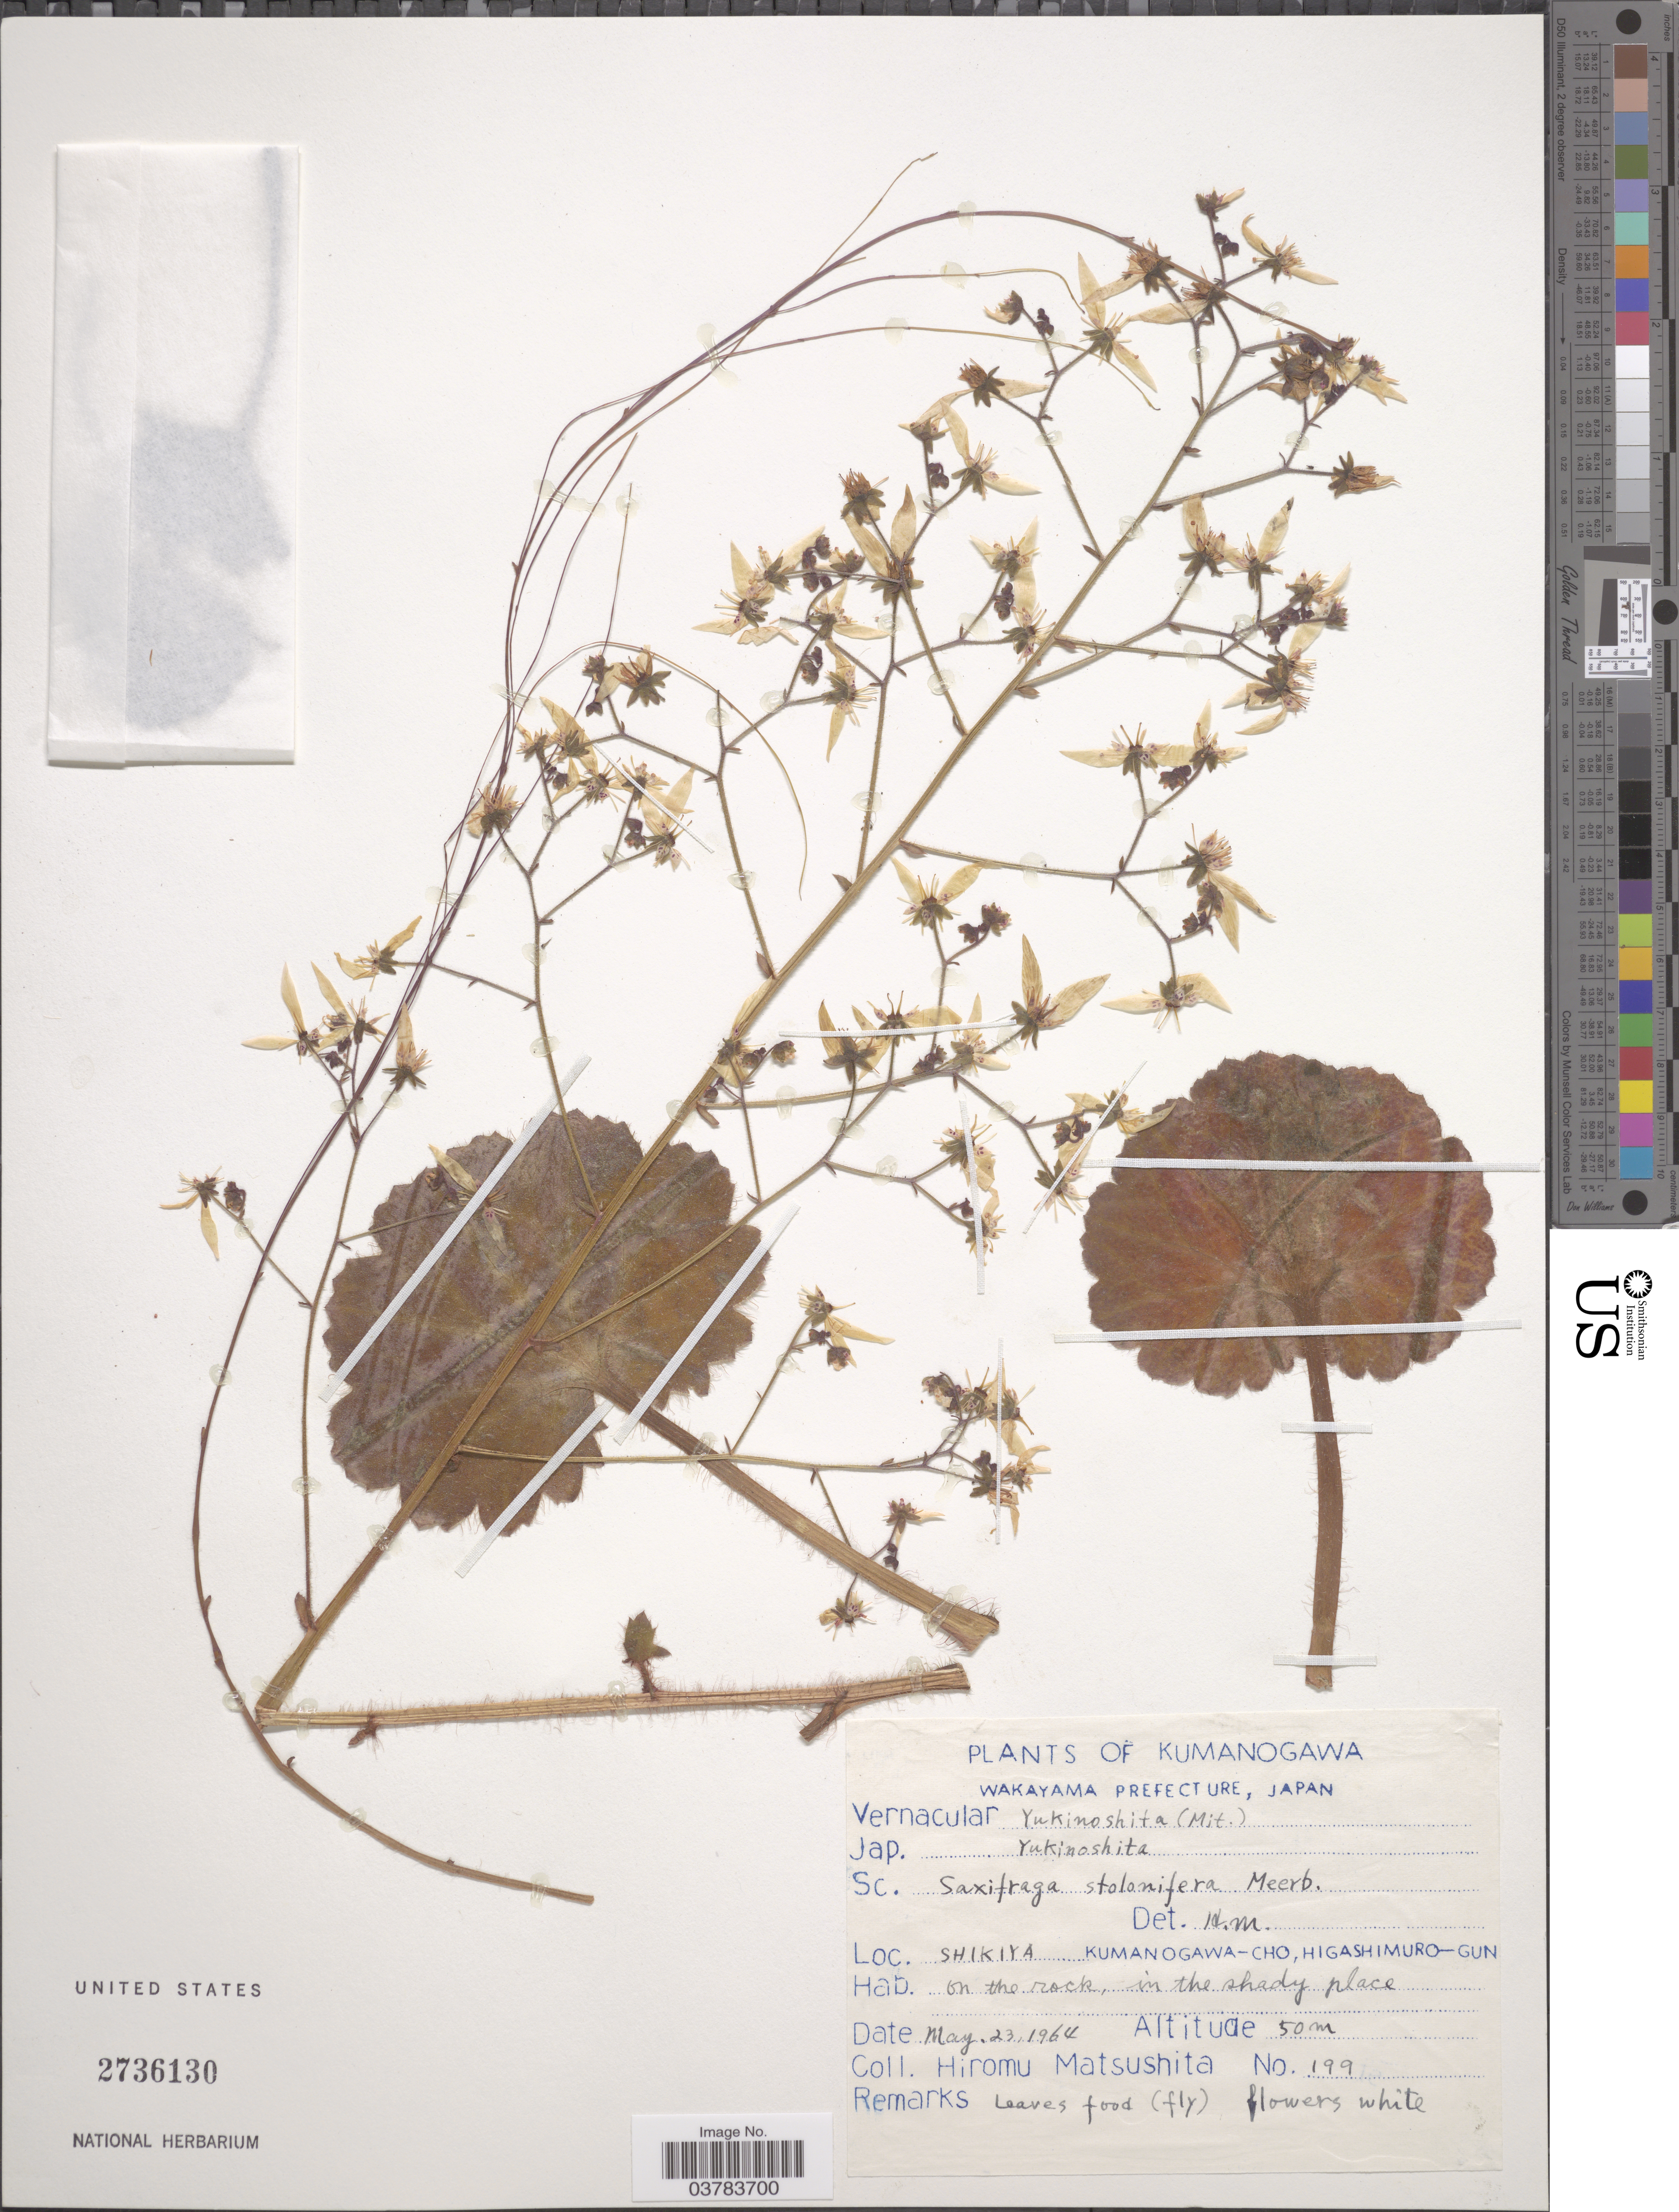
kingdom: Plantae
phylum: Tracheophyta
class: Magnoliopsida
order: Saxifragales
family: Saxifragaceae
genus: Saxifraga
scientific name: Saxifraga stolonifera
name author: Curtis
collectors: H. Matsushita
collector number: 199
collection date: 1964-05-23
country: Japan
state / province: Wakayama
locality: Kumanogawa. Wakayama Prefecture. Shikiya. Kumanogawa-cho, Higashimuro-gun. On the rock, in the shady place.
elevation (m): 50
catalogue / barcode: US 2736130